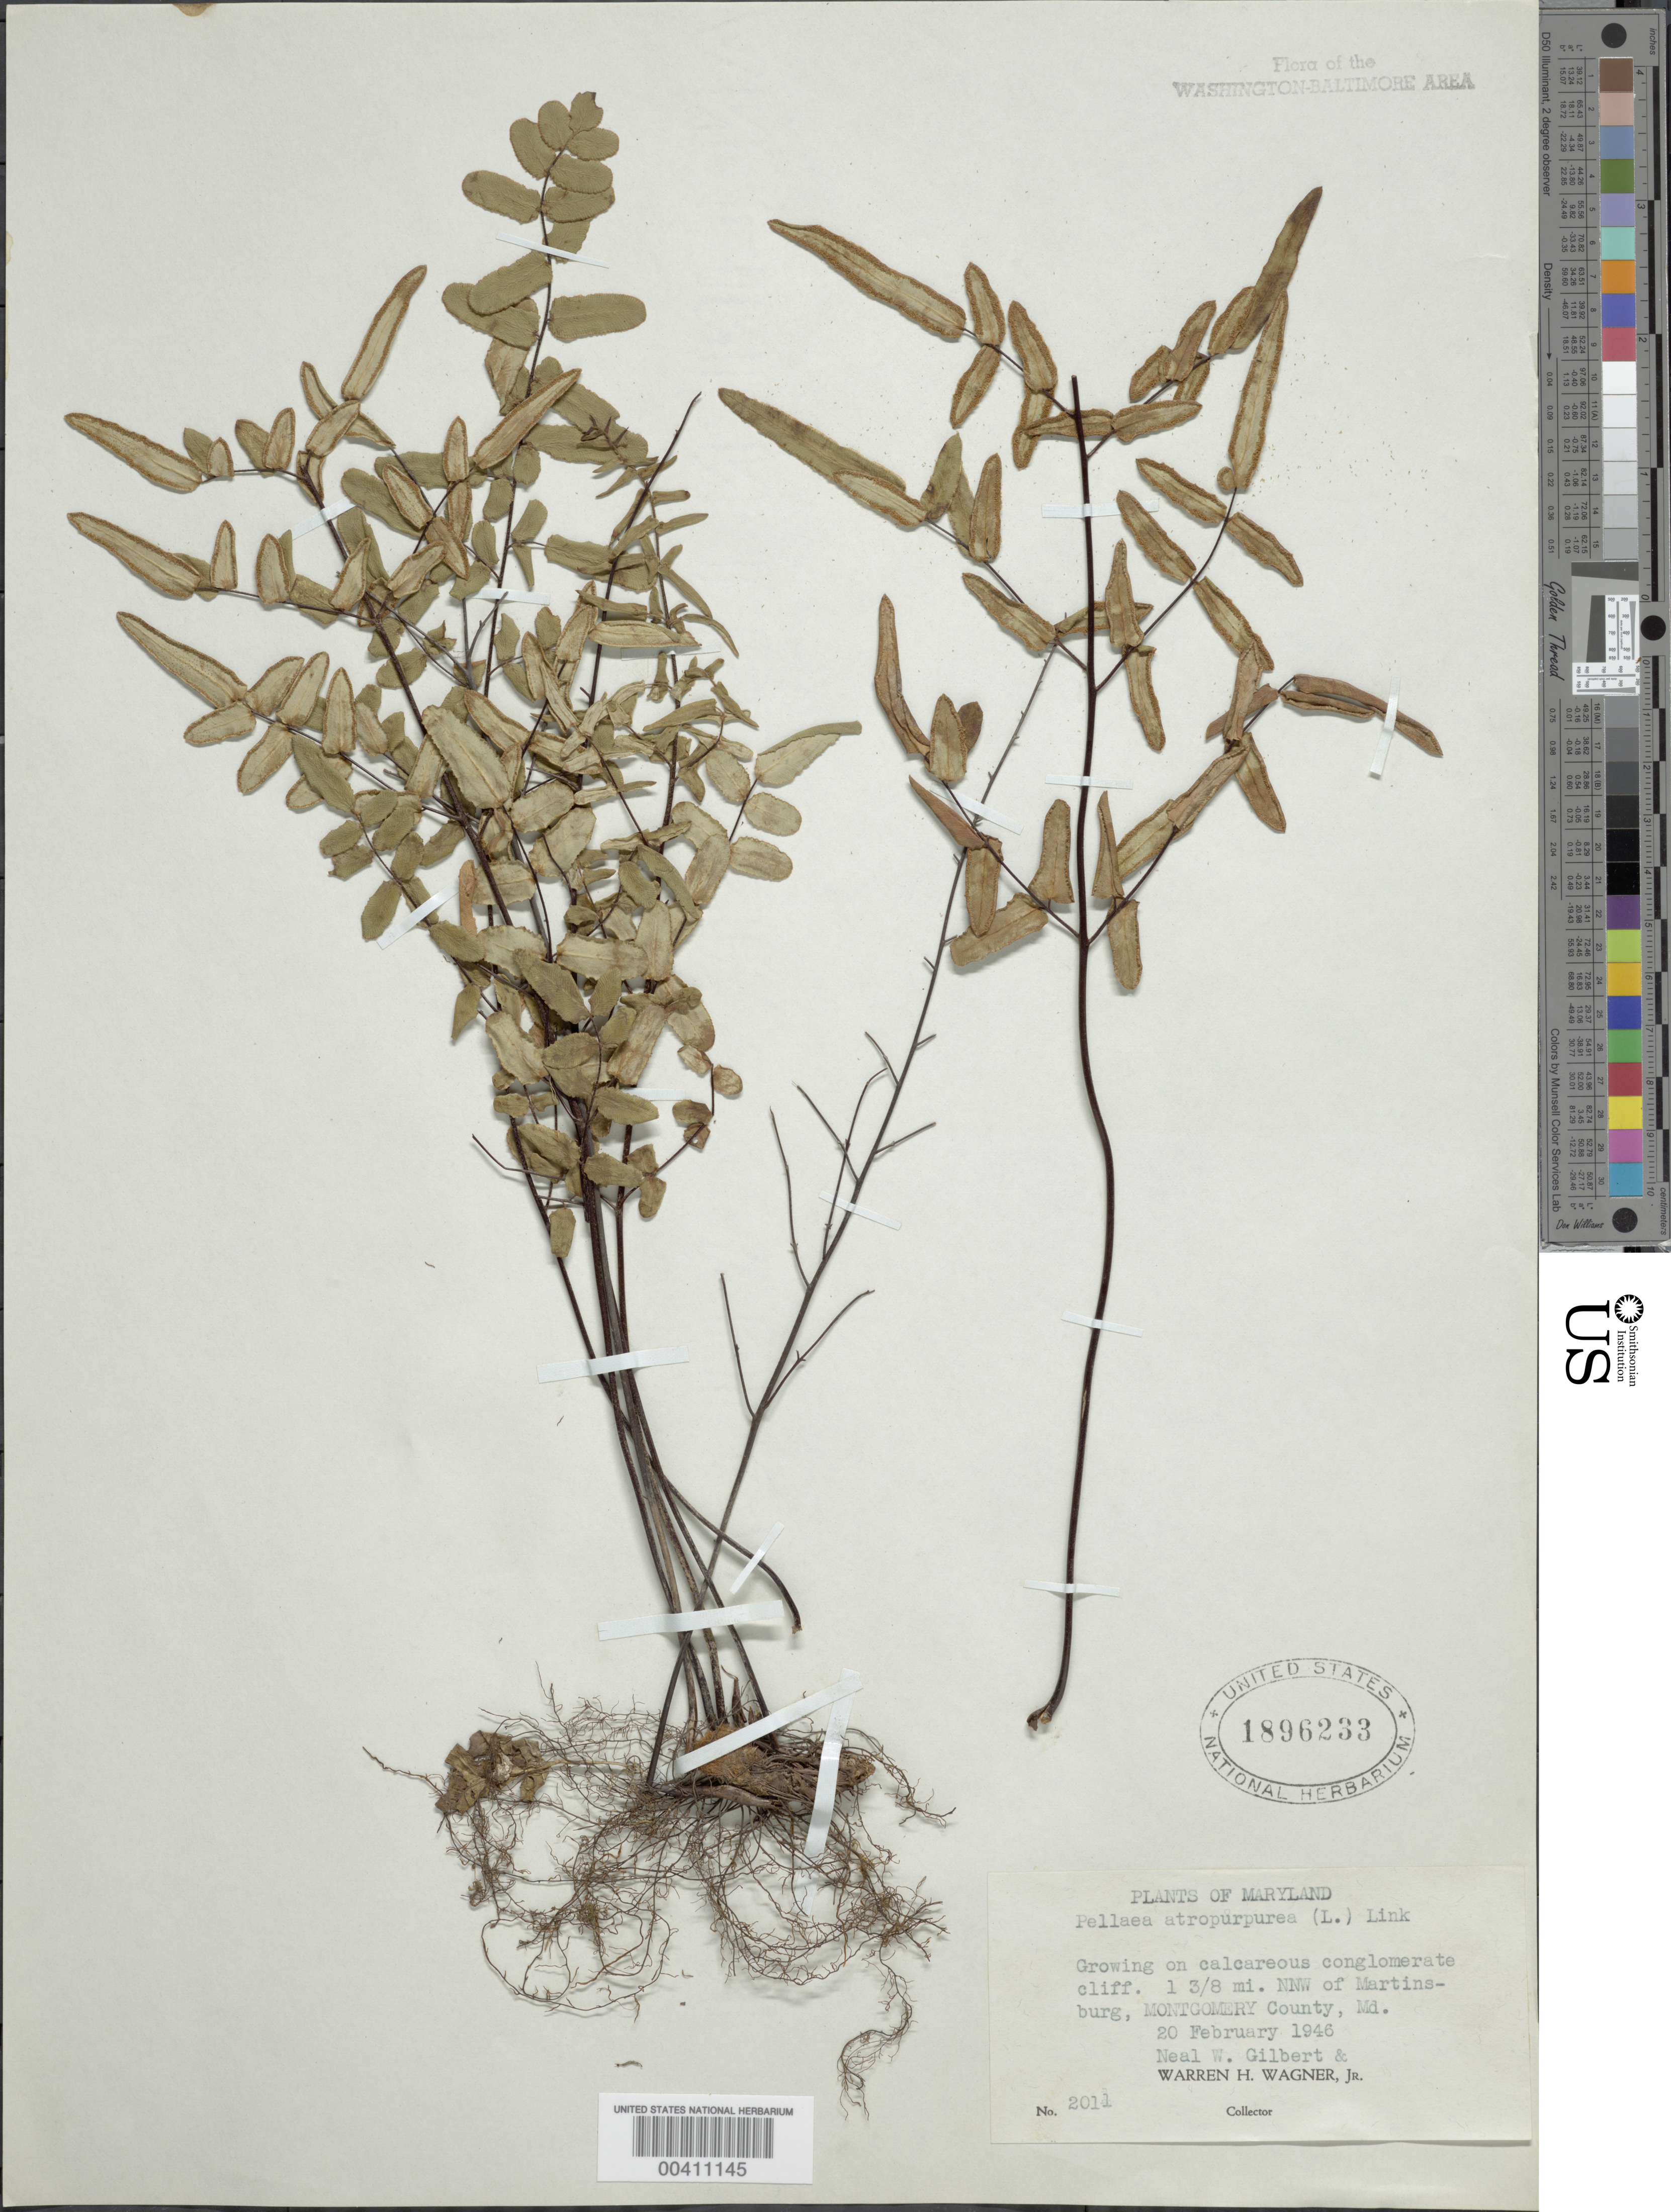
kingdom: Plantae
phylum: Tracheophyta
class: Polypodiopsida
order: Polypodiales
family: Pteridaceae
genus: Pellaea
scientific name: Pellaea atropurpurea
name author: (L.) Link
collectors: N. Gilbert & W. H. Wagner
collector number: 2011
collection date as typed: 20 Feb 1946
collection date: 1946-02-20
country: United States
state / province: Maryland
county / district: Montgomery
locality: North-northwest of Martinsburg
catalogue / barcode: US 1896233